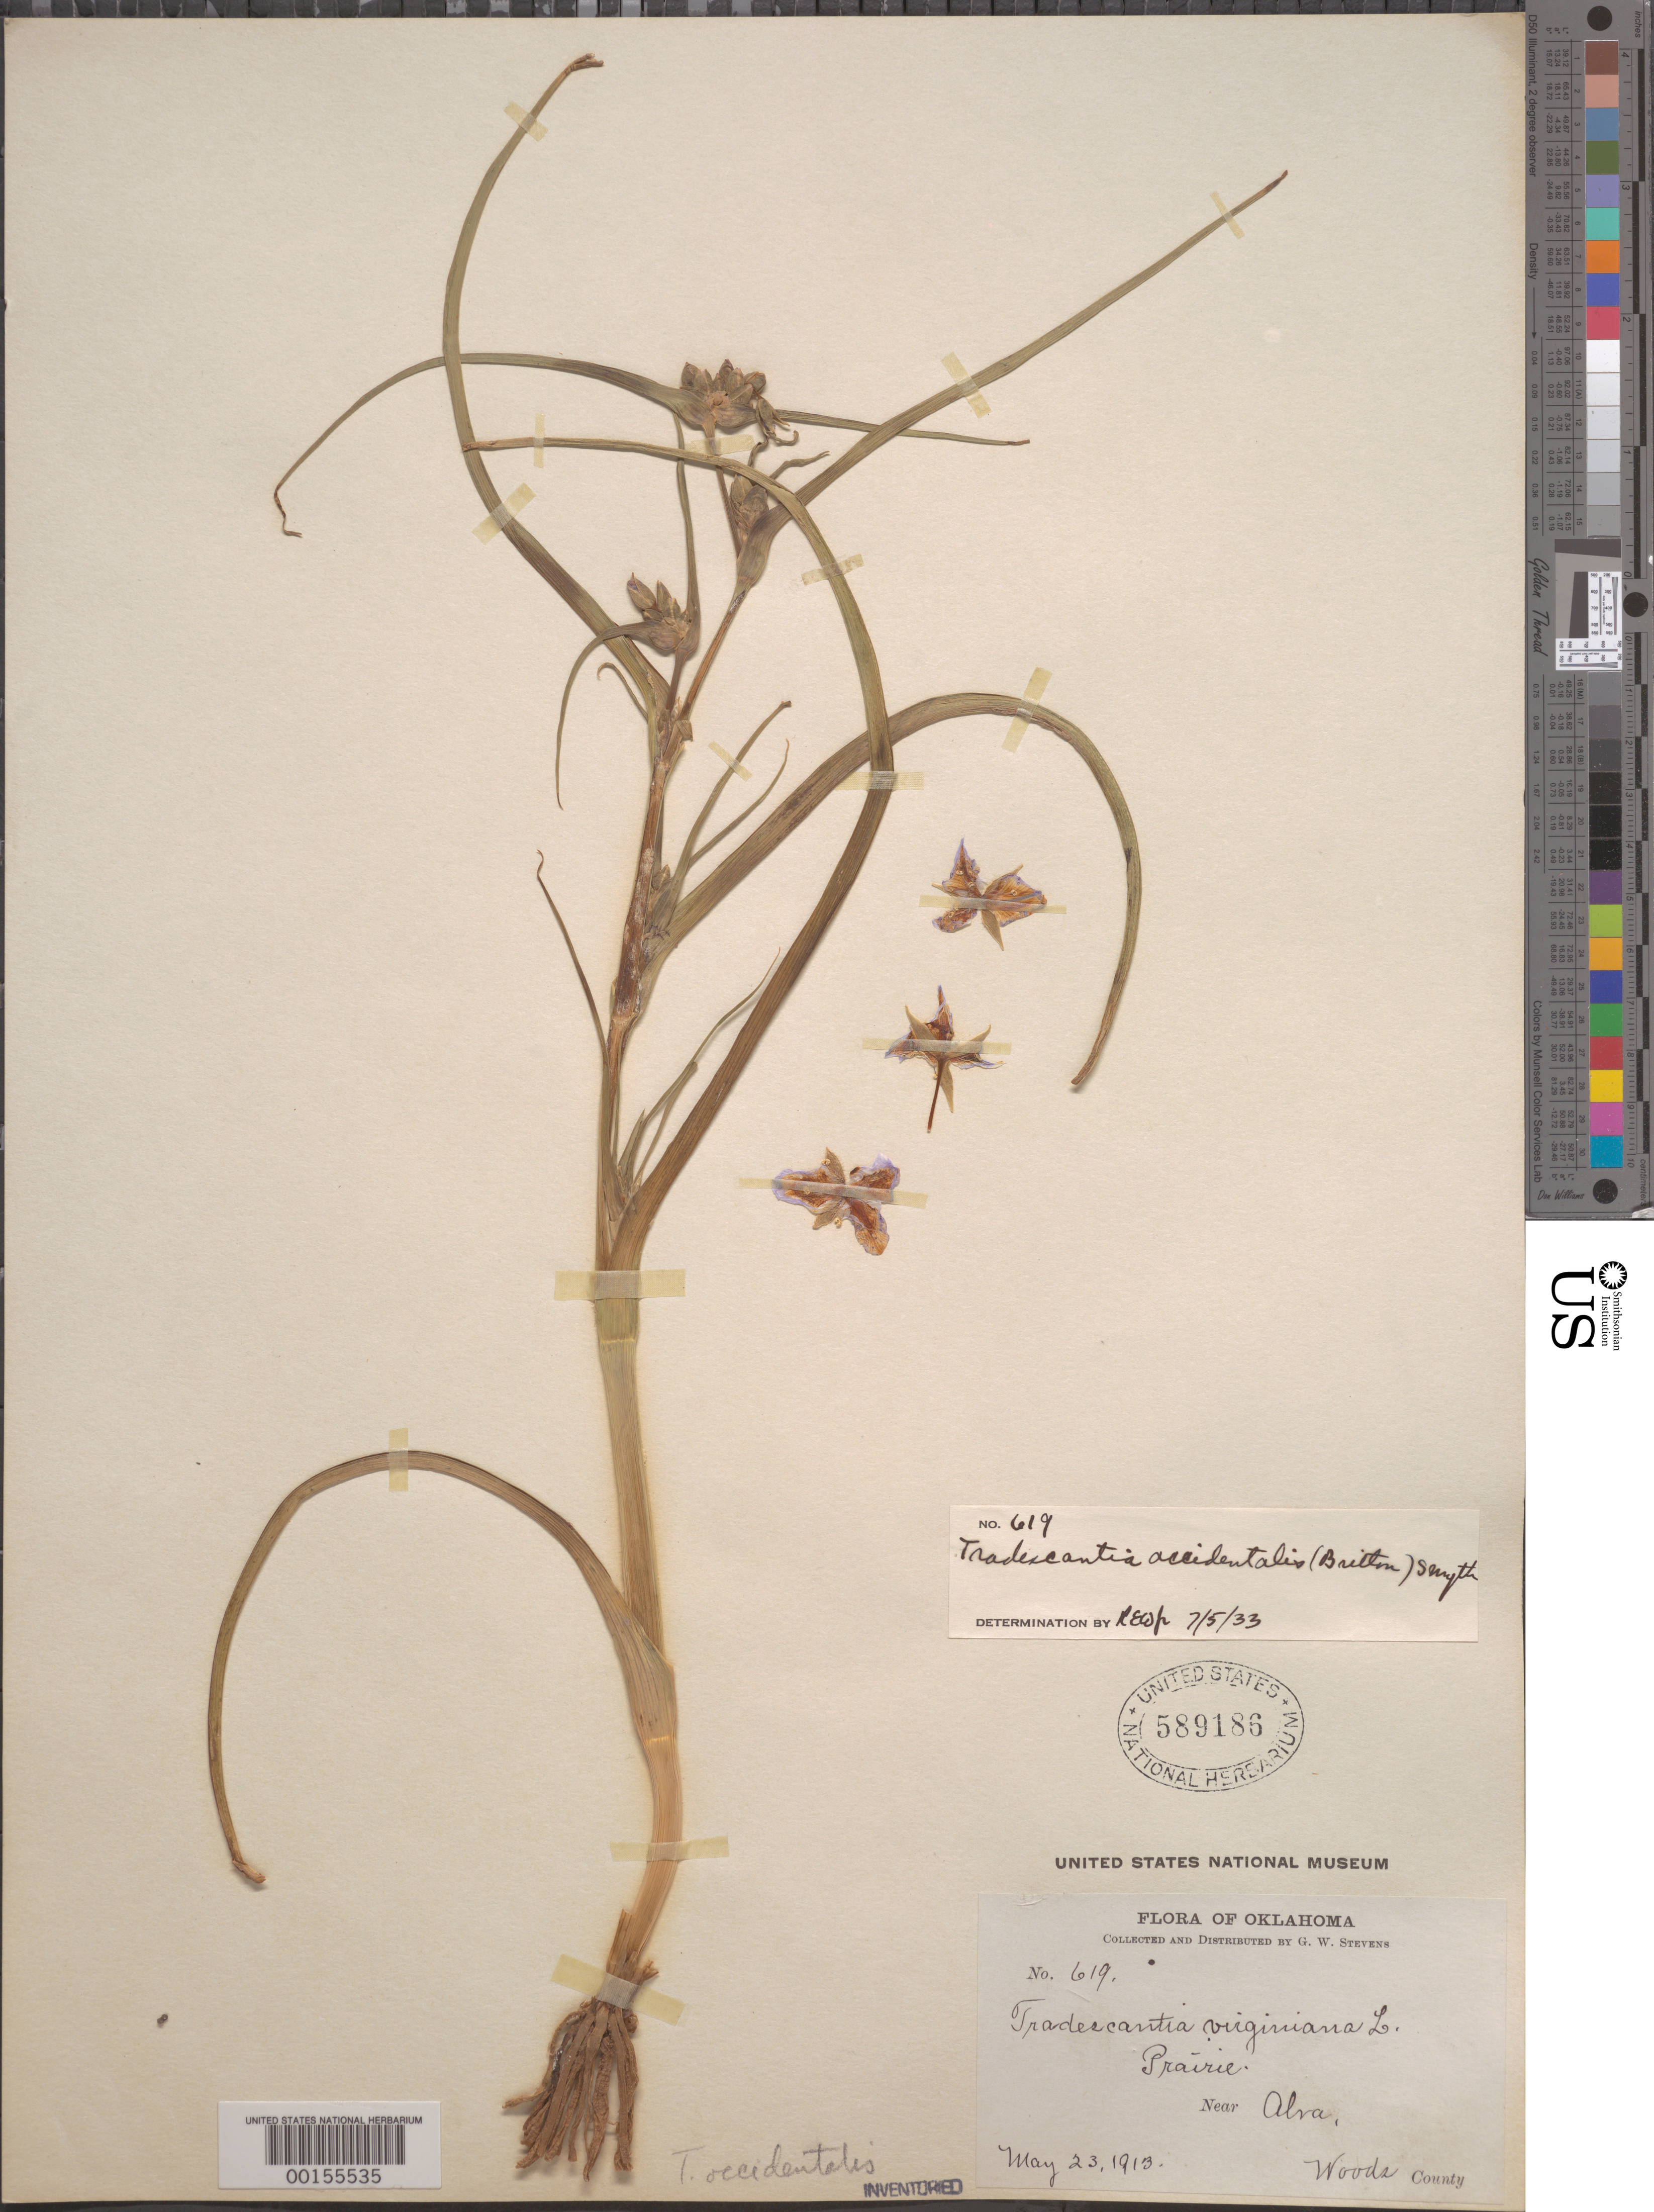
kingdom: Plantae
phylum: Tracheophyta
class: Liliopsida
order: Commelinales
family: Commelinaceae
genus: Tradescantia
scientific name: Tradescantia occidentalis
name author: (Britton) Smyth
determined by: Woodward, R. E.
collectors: G. W. Stevens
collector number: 619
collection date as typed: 23 May 1913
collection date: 1913-05-23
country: United States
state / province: Oklahoma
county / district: Woods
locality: Near Alva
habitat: Prairie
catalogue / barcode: US 589186